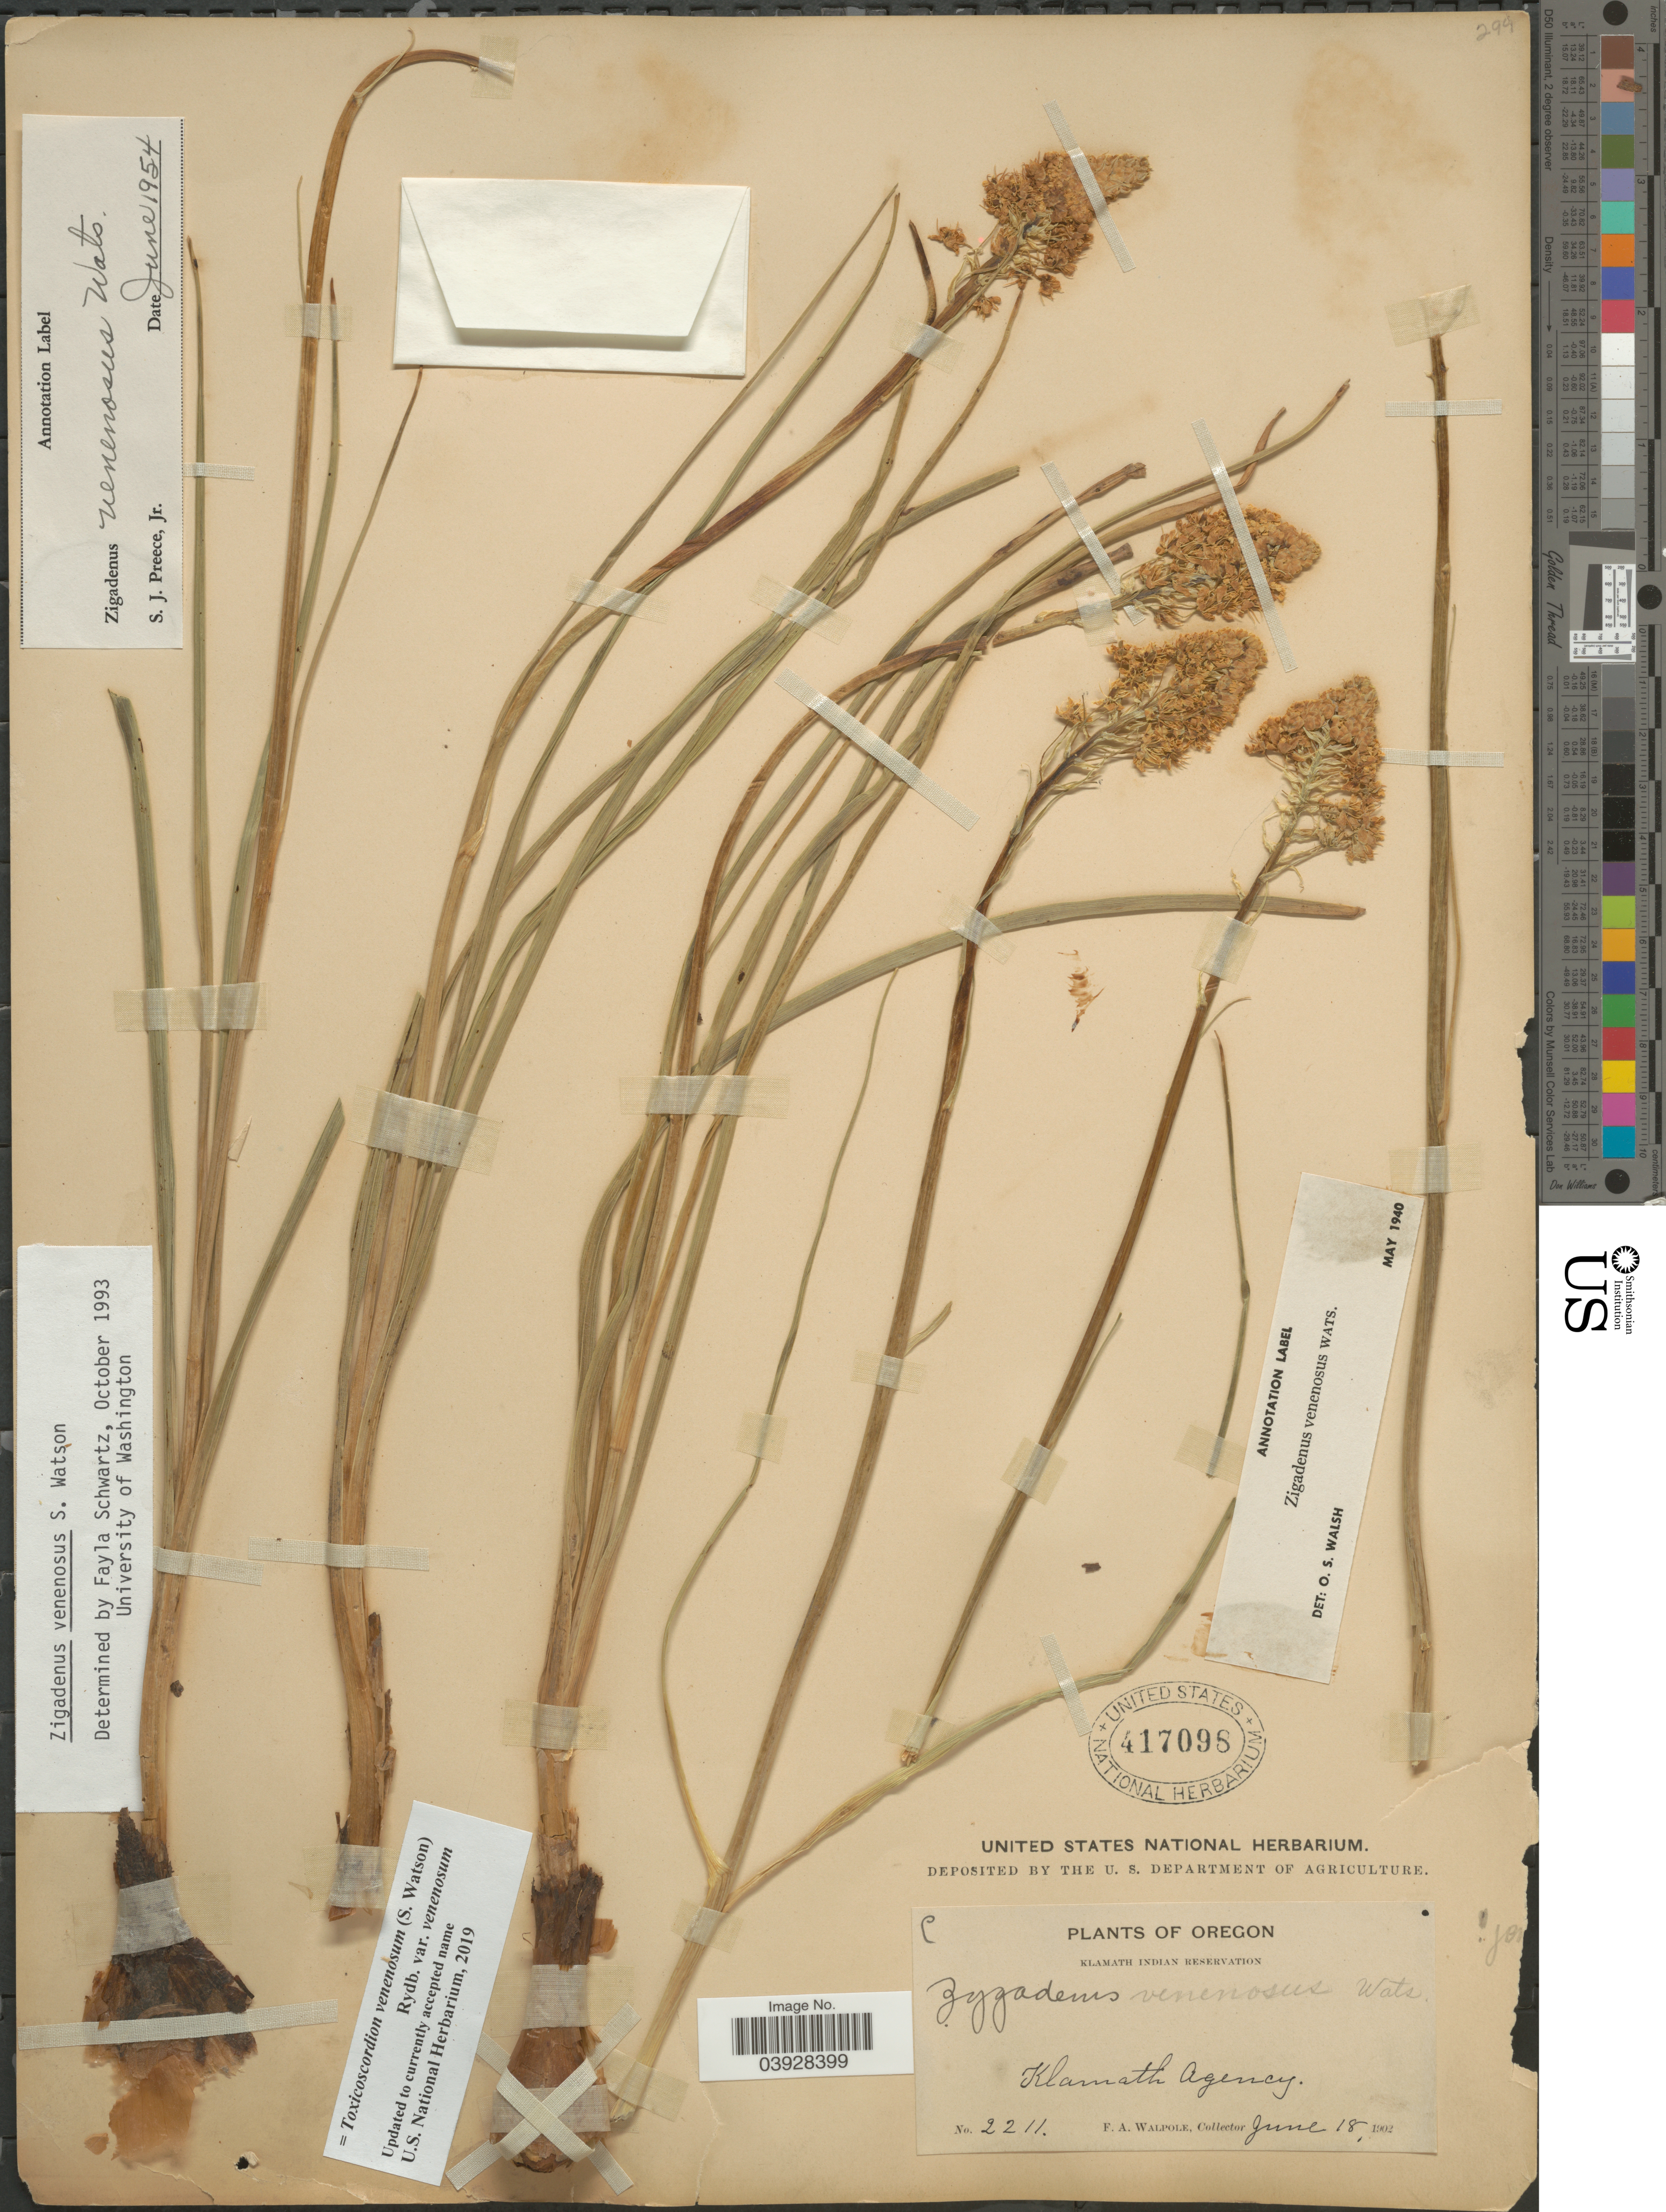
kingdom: Plantae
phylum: Tracheophyta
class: Liliopsida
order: Liliales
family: Melanthiaceae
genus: Toxicoscordion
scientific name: Toxicoscordion venenosum var. gramineum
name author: (Rydb.) Brasher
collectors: F. Walpole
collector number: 2211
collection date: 1902-06-18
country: United States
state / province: Oregon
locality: Klamath Indian Reservation. Klamath Agency.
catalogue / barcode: US 417098